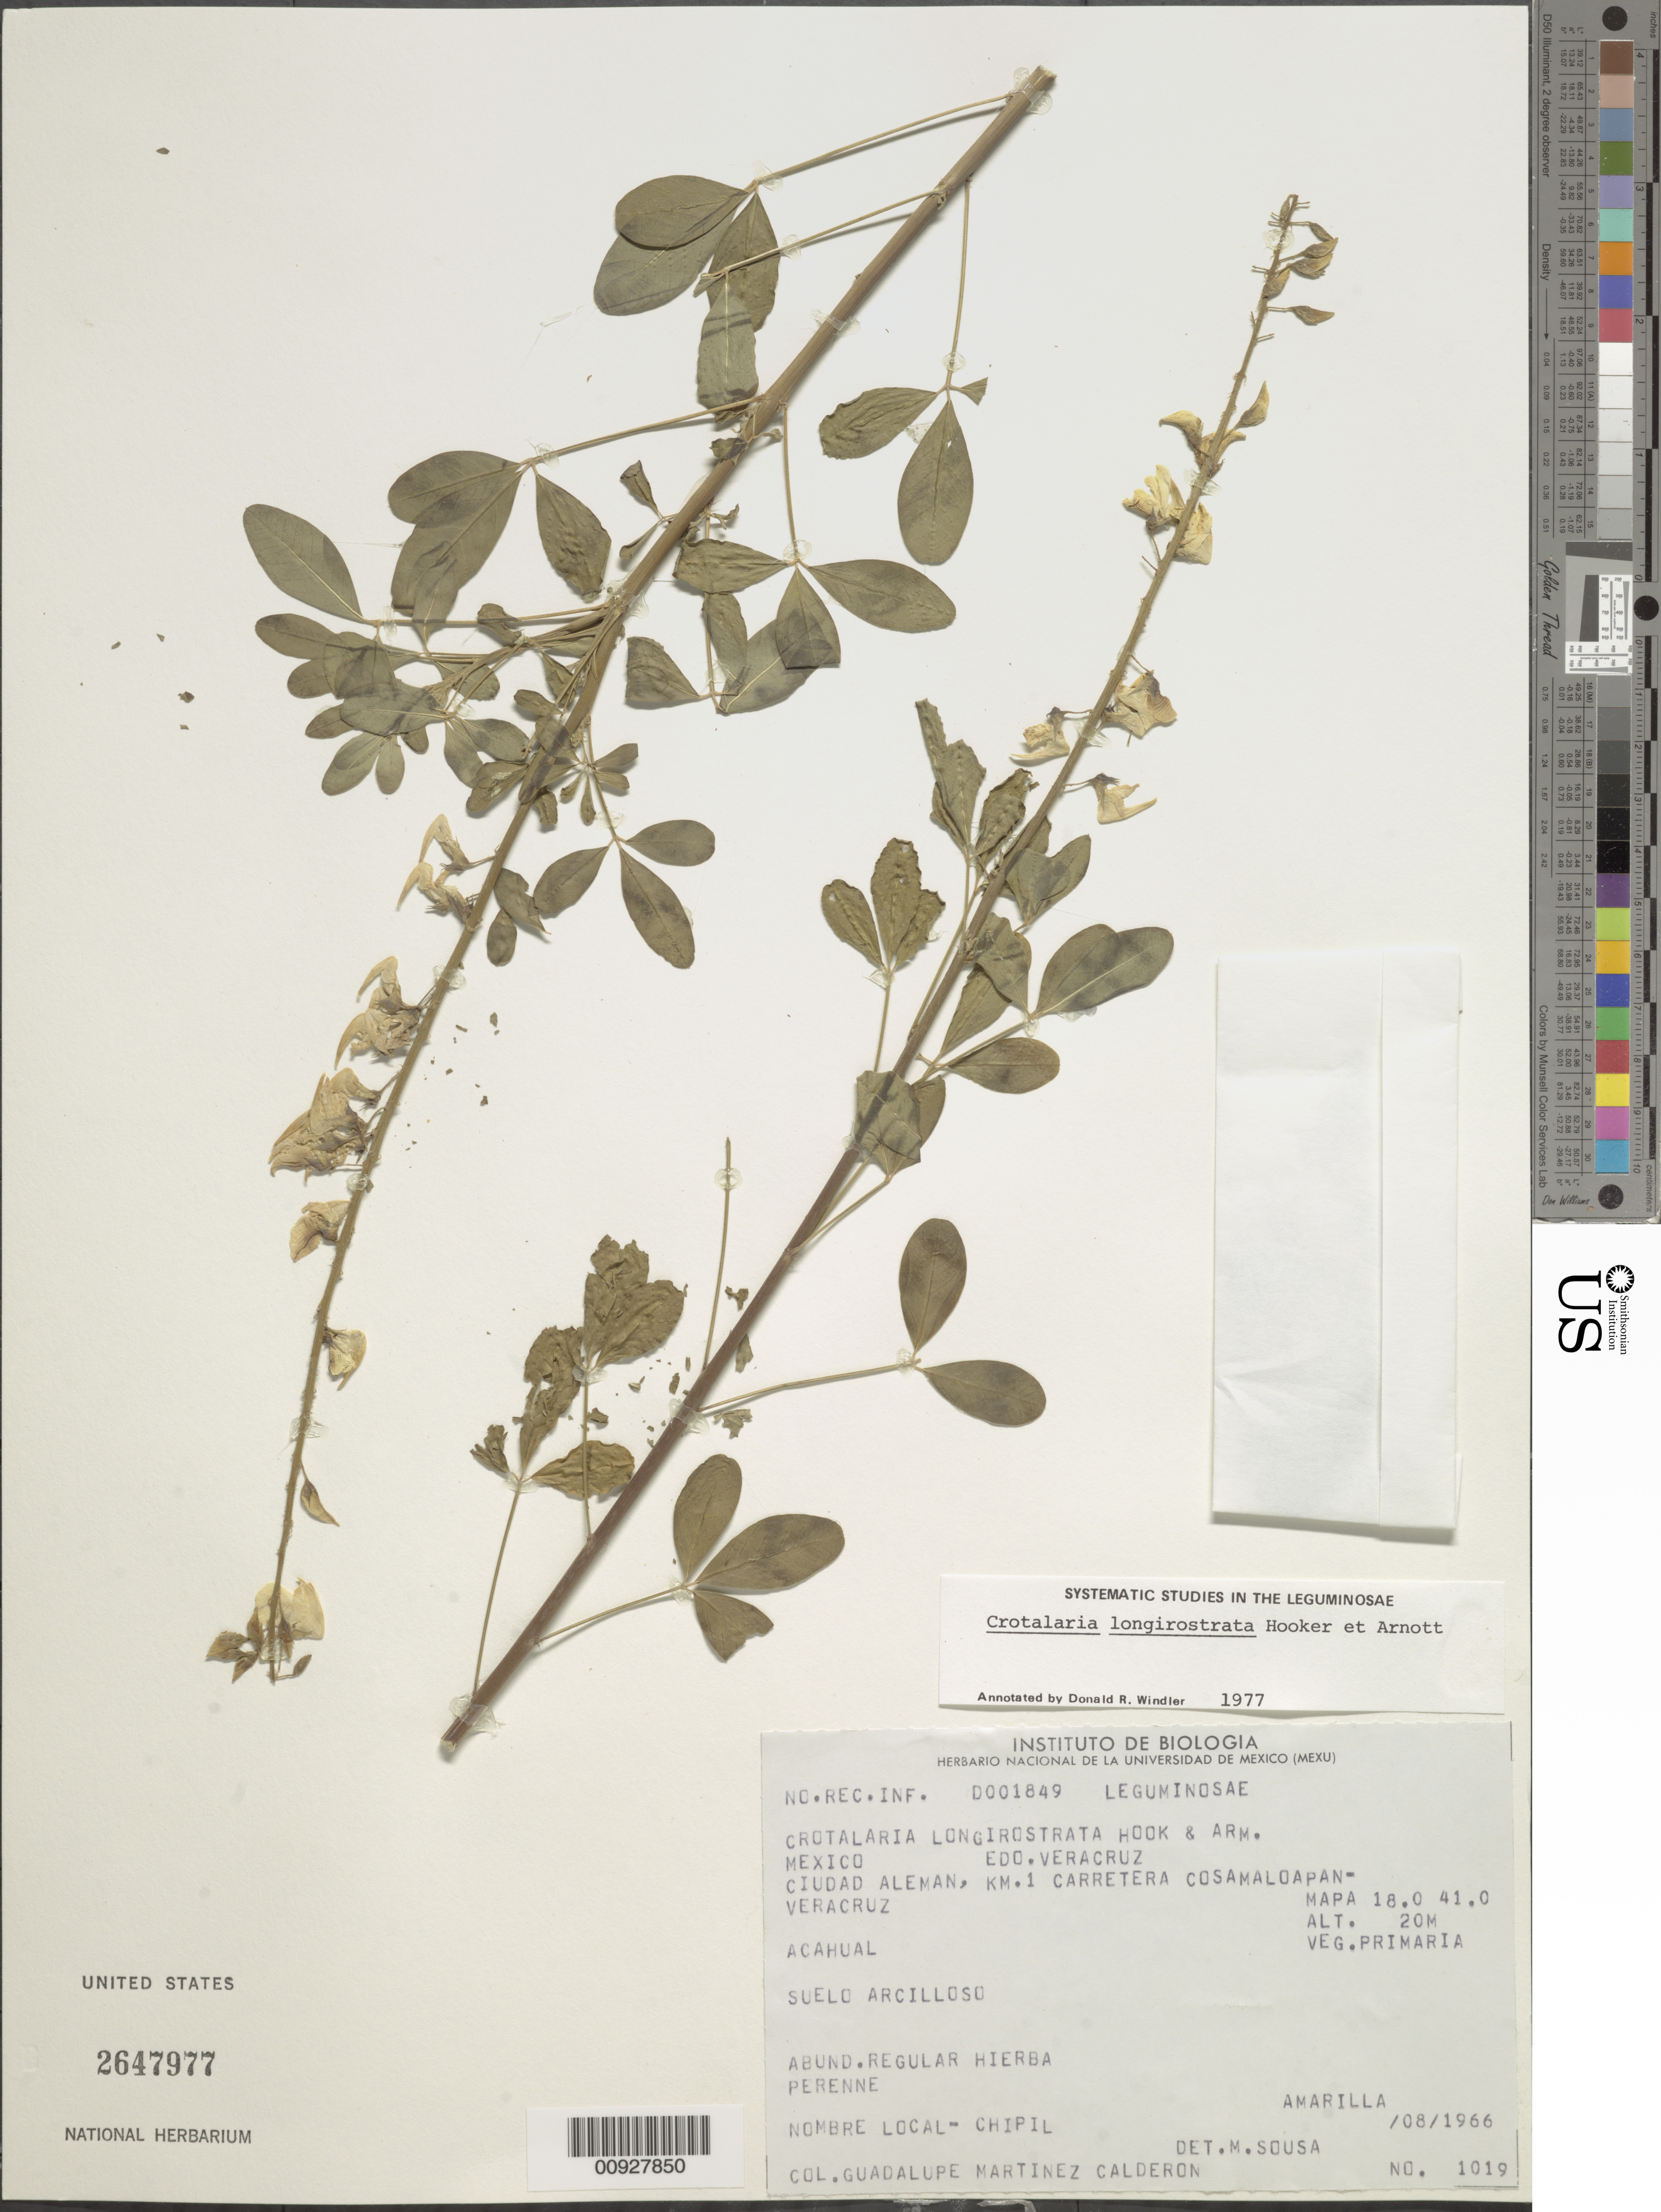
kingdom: Plantae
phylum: Tracheophyta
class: Magnoliopsida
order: Fabales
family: Fabaceae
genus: Crotalaria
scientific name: Crotalaria longirostrata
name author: Hook. & Arn.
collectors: G. Martinez-C.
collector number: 1019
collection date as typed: Aug 1966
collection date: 1966-08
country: Mexico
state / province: Veracruz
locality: Edo. Veracruz: Ciudad Alemán, km. 1 Carretera Cosamaloapan - Veracruz. Mapa 18.0 41.0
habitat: Veg. Primaria. Acahual. Suelo arcilloso.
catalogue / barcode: US 2647977